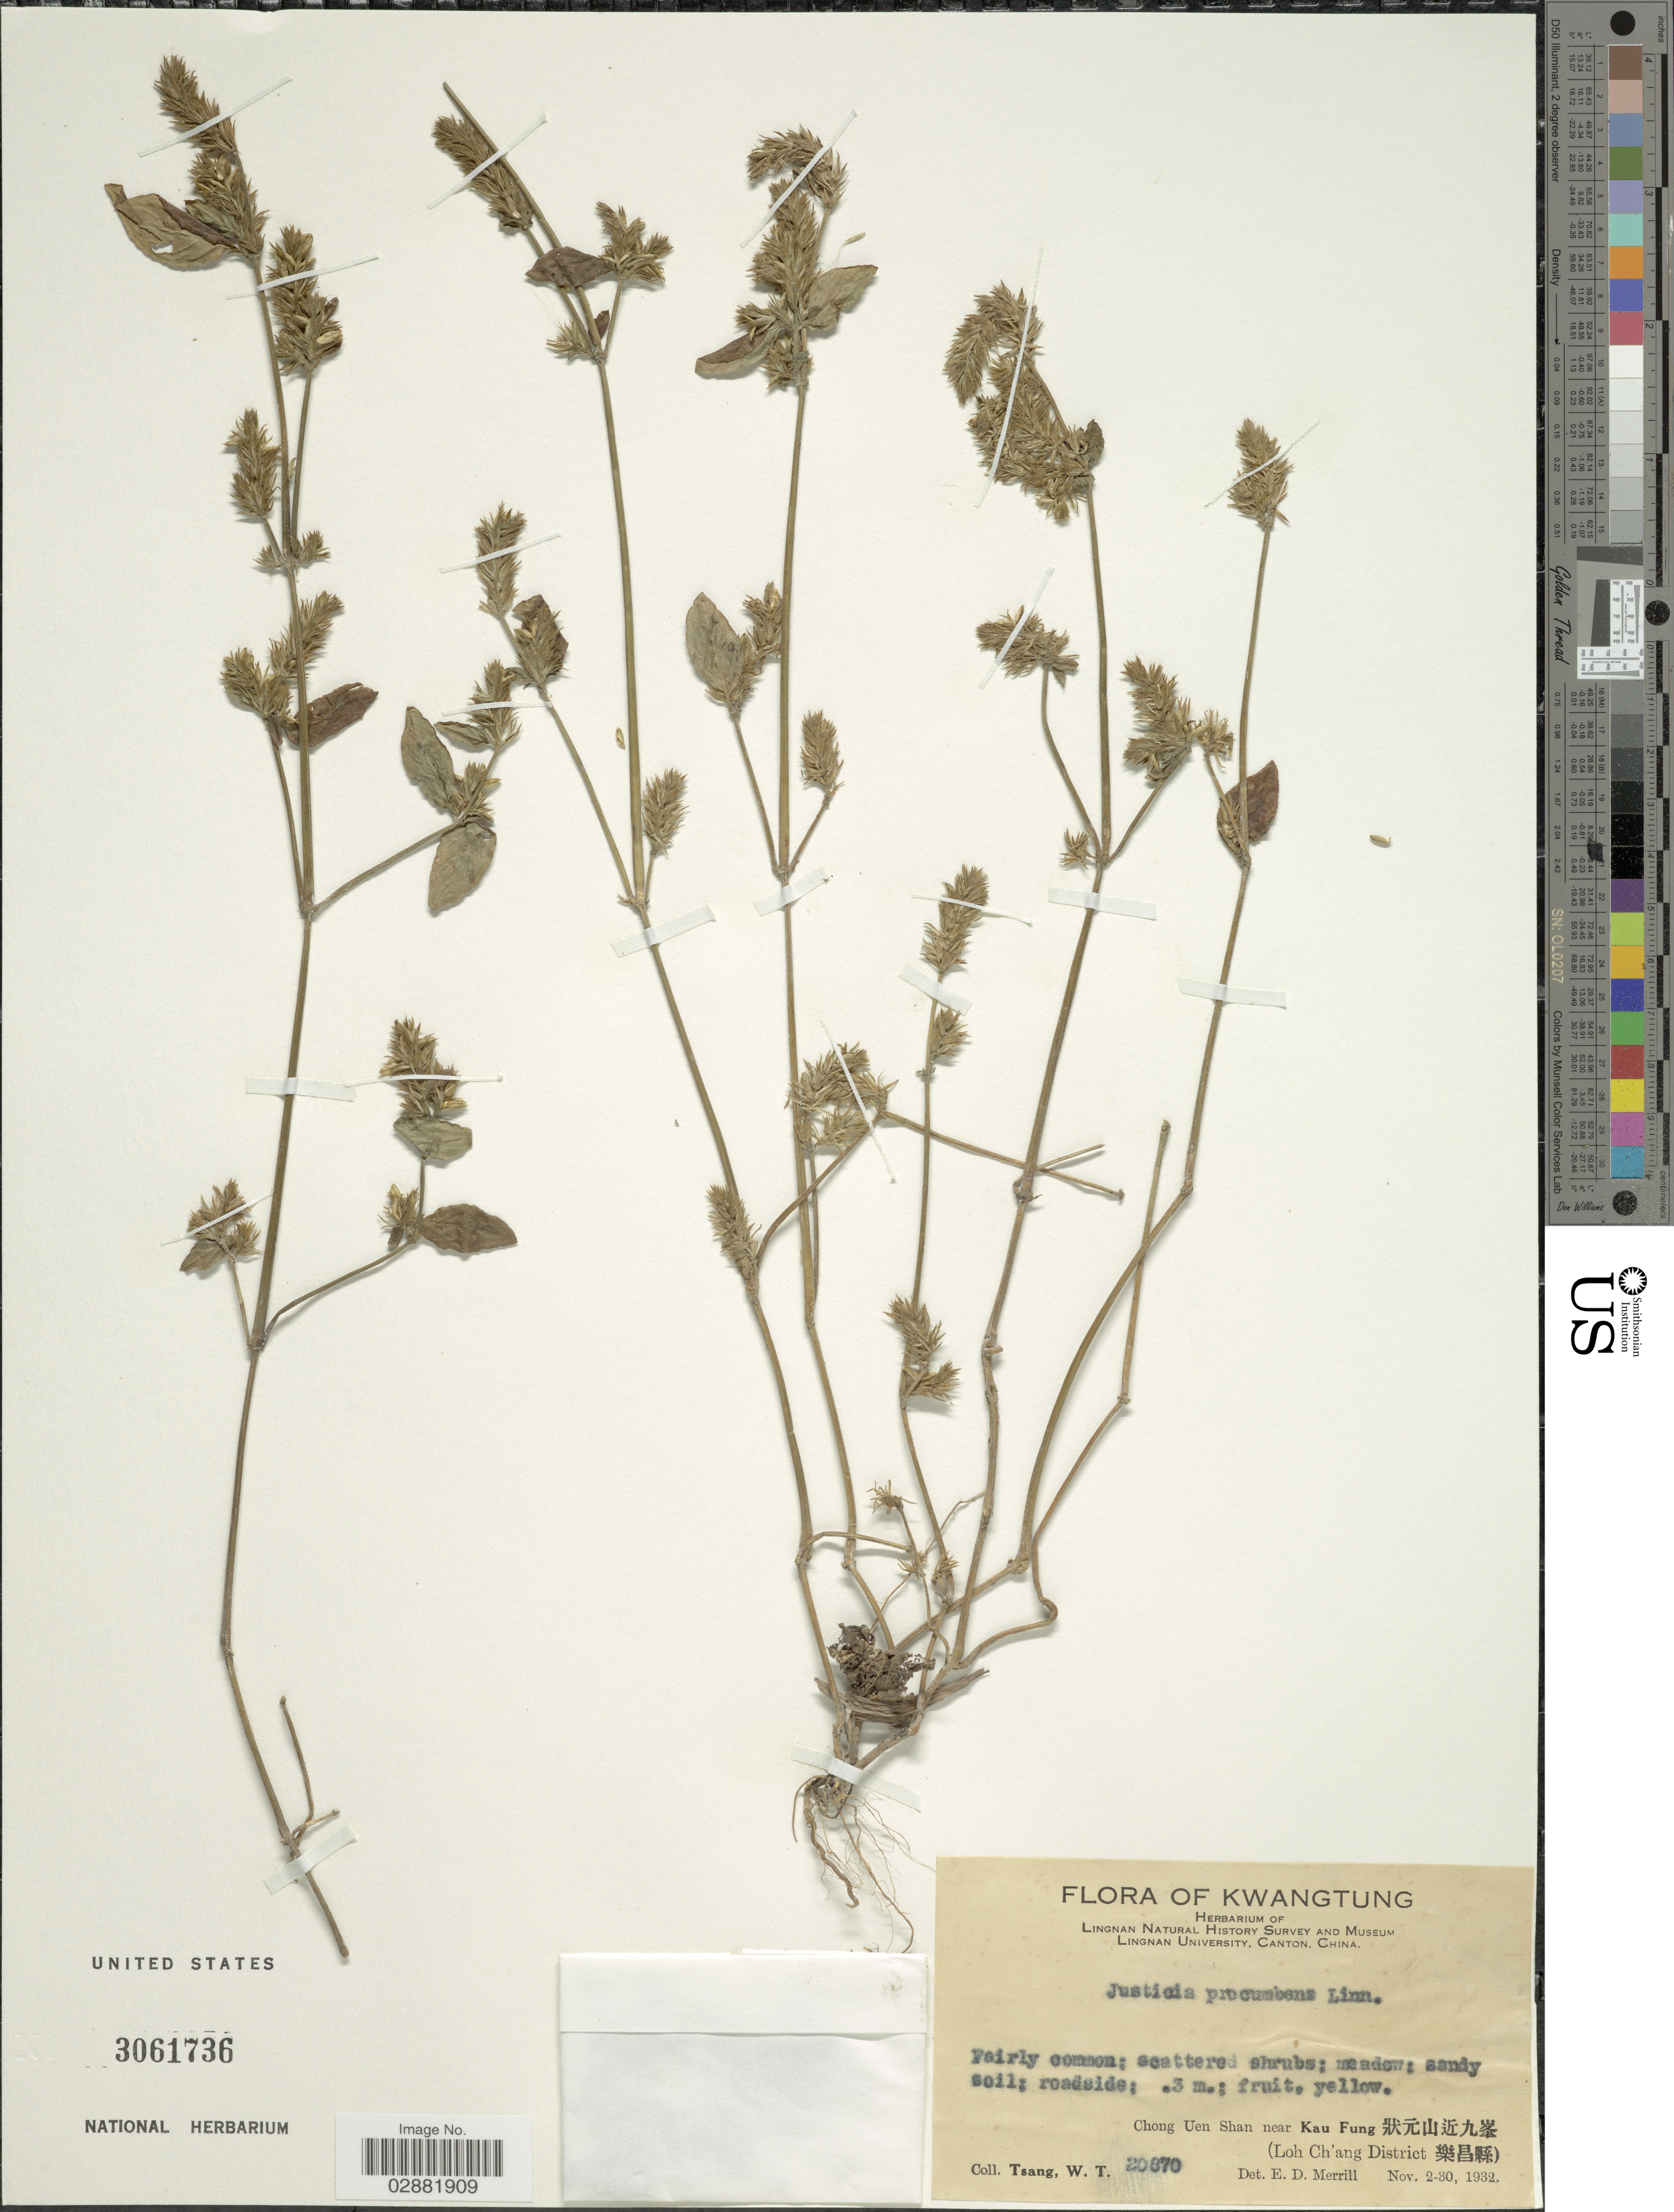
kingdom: Plantae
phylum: Tracheophyta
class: Magnoliopsida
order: Lamiales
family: Acanthaceae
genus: Justicia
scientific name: Justicia procumbens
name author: L.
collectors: W. T. Tsang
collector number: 20870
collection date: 1932-11-02/1932-11-30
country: China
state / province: Guangdong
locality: Kwangtung, Chong Uen Shan near Kau Fung X, Loh Ch'ang District X.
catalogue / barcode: US 3061736